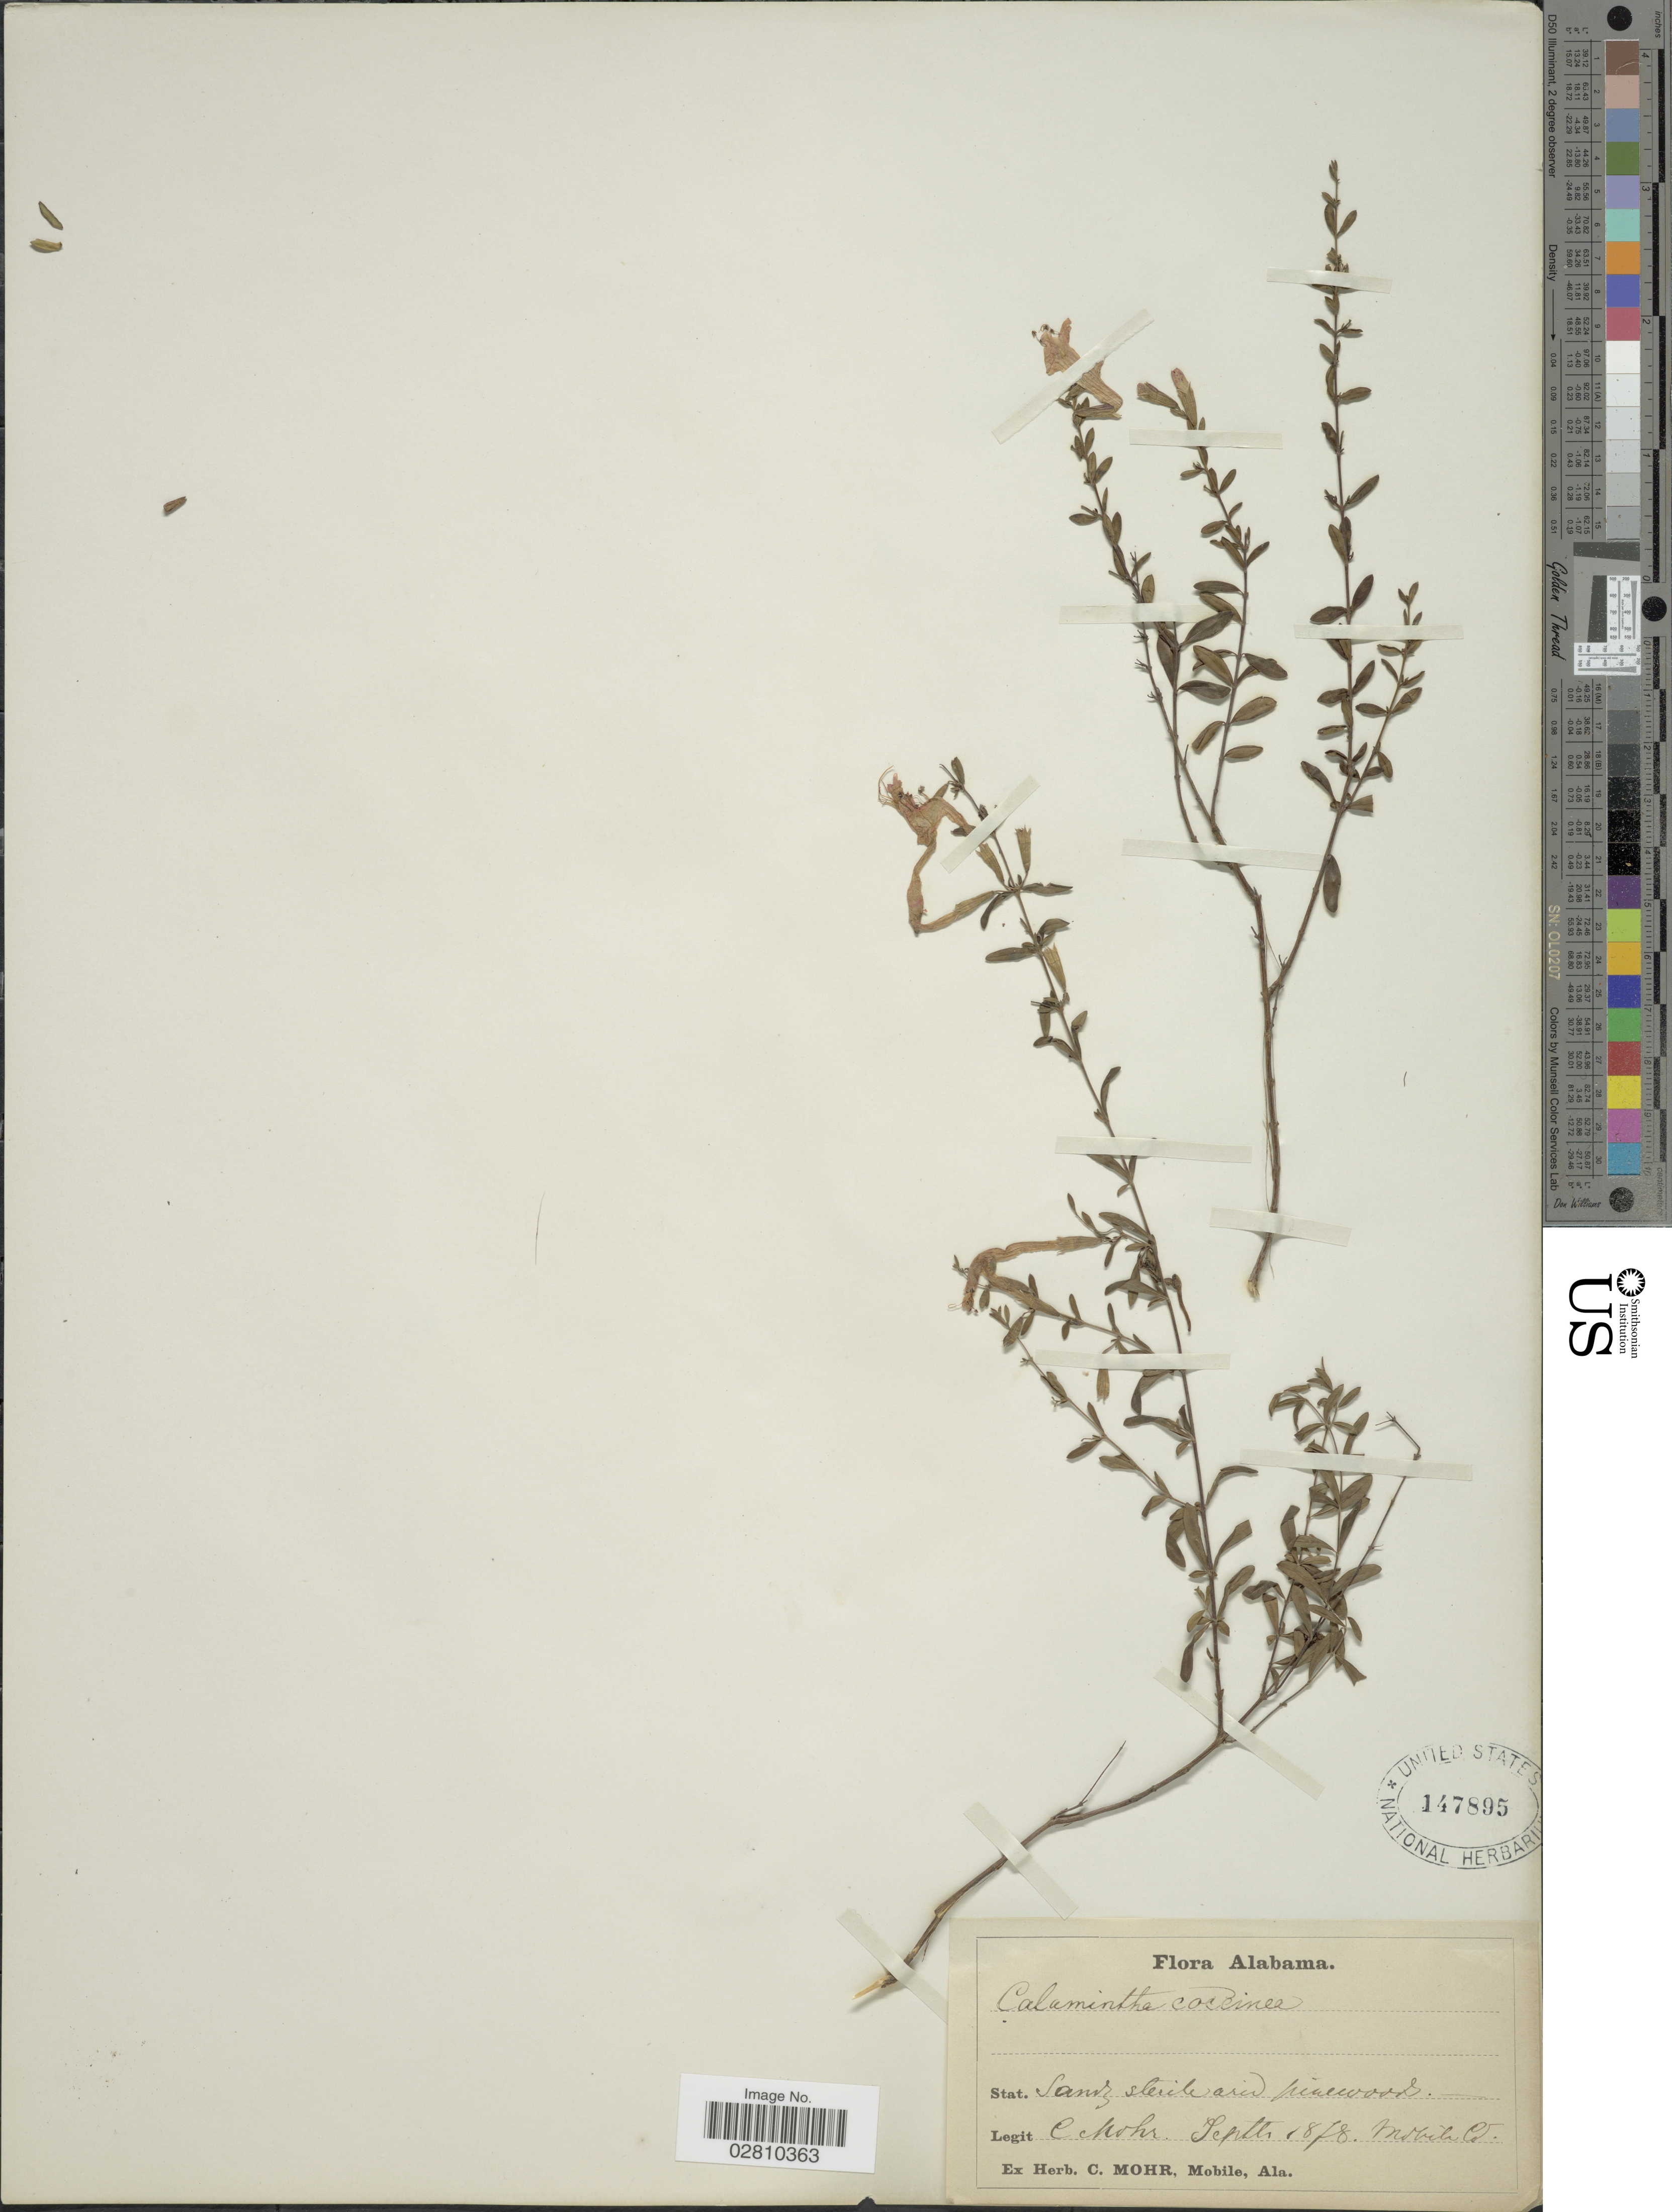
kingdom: Plantae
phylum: Tracheophyta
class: Magnoliopsida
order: Lamiales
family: Lamiaceae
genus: Clinopodium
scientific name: Clinopodium coccineum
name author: (Nutt. ex Hook.) Kuntze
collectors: C. T. Mohr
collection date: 1878-09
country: United States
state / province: Alabama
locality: Mobile Co.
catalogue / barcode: US 147895